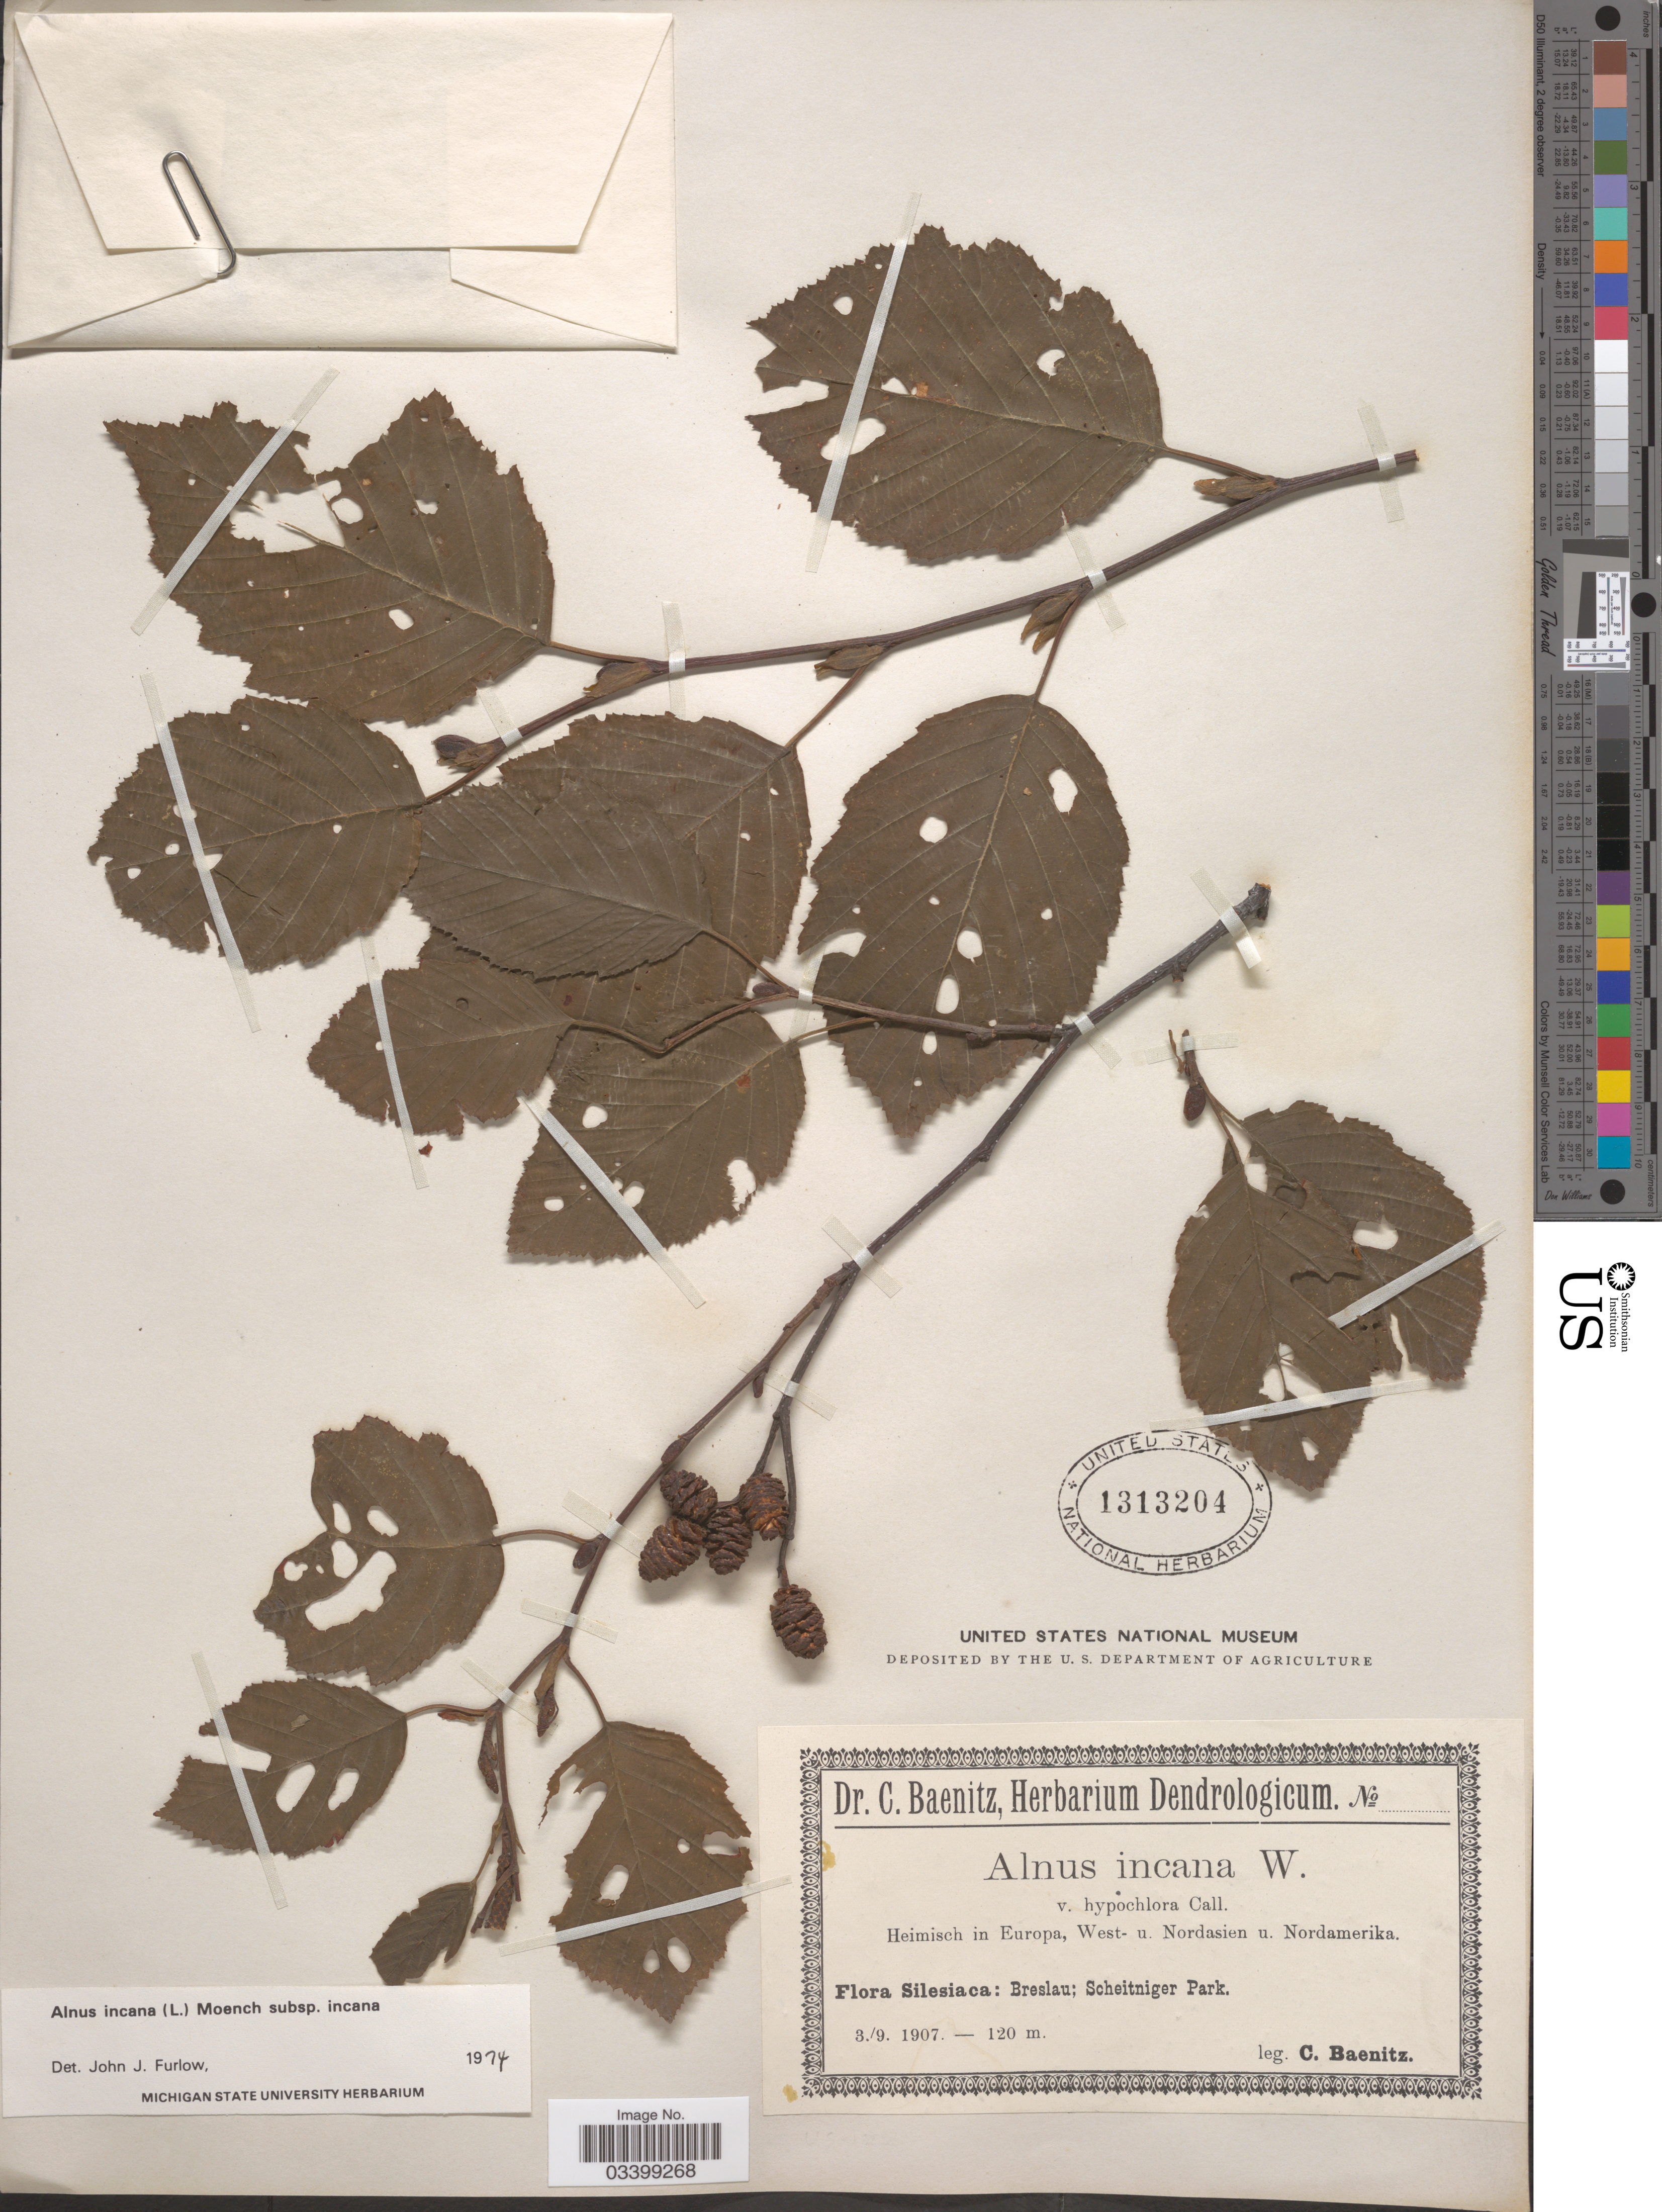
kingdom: Plantae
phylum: Tracheophyta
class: Magnoliopsida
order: Fagales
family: Betulaceae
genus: Alnus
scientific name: Alnus incana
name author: (L.) Moench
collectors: C. G. Baenitz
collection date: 1907-09-03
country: Poland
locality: Silesiaca: Breslau; Scheitniger Park.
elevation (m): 120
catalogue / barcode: US 1313204